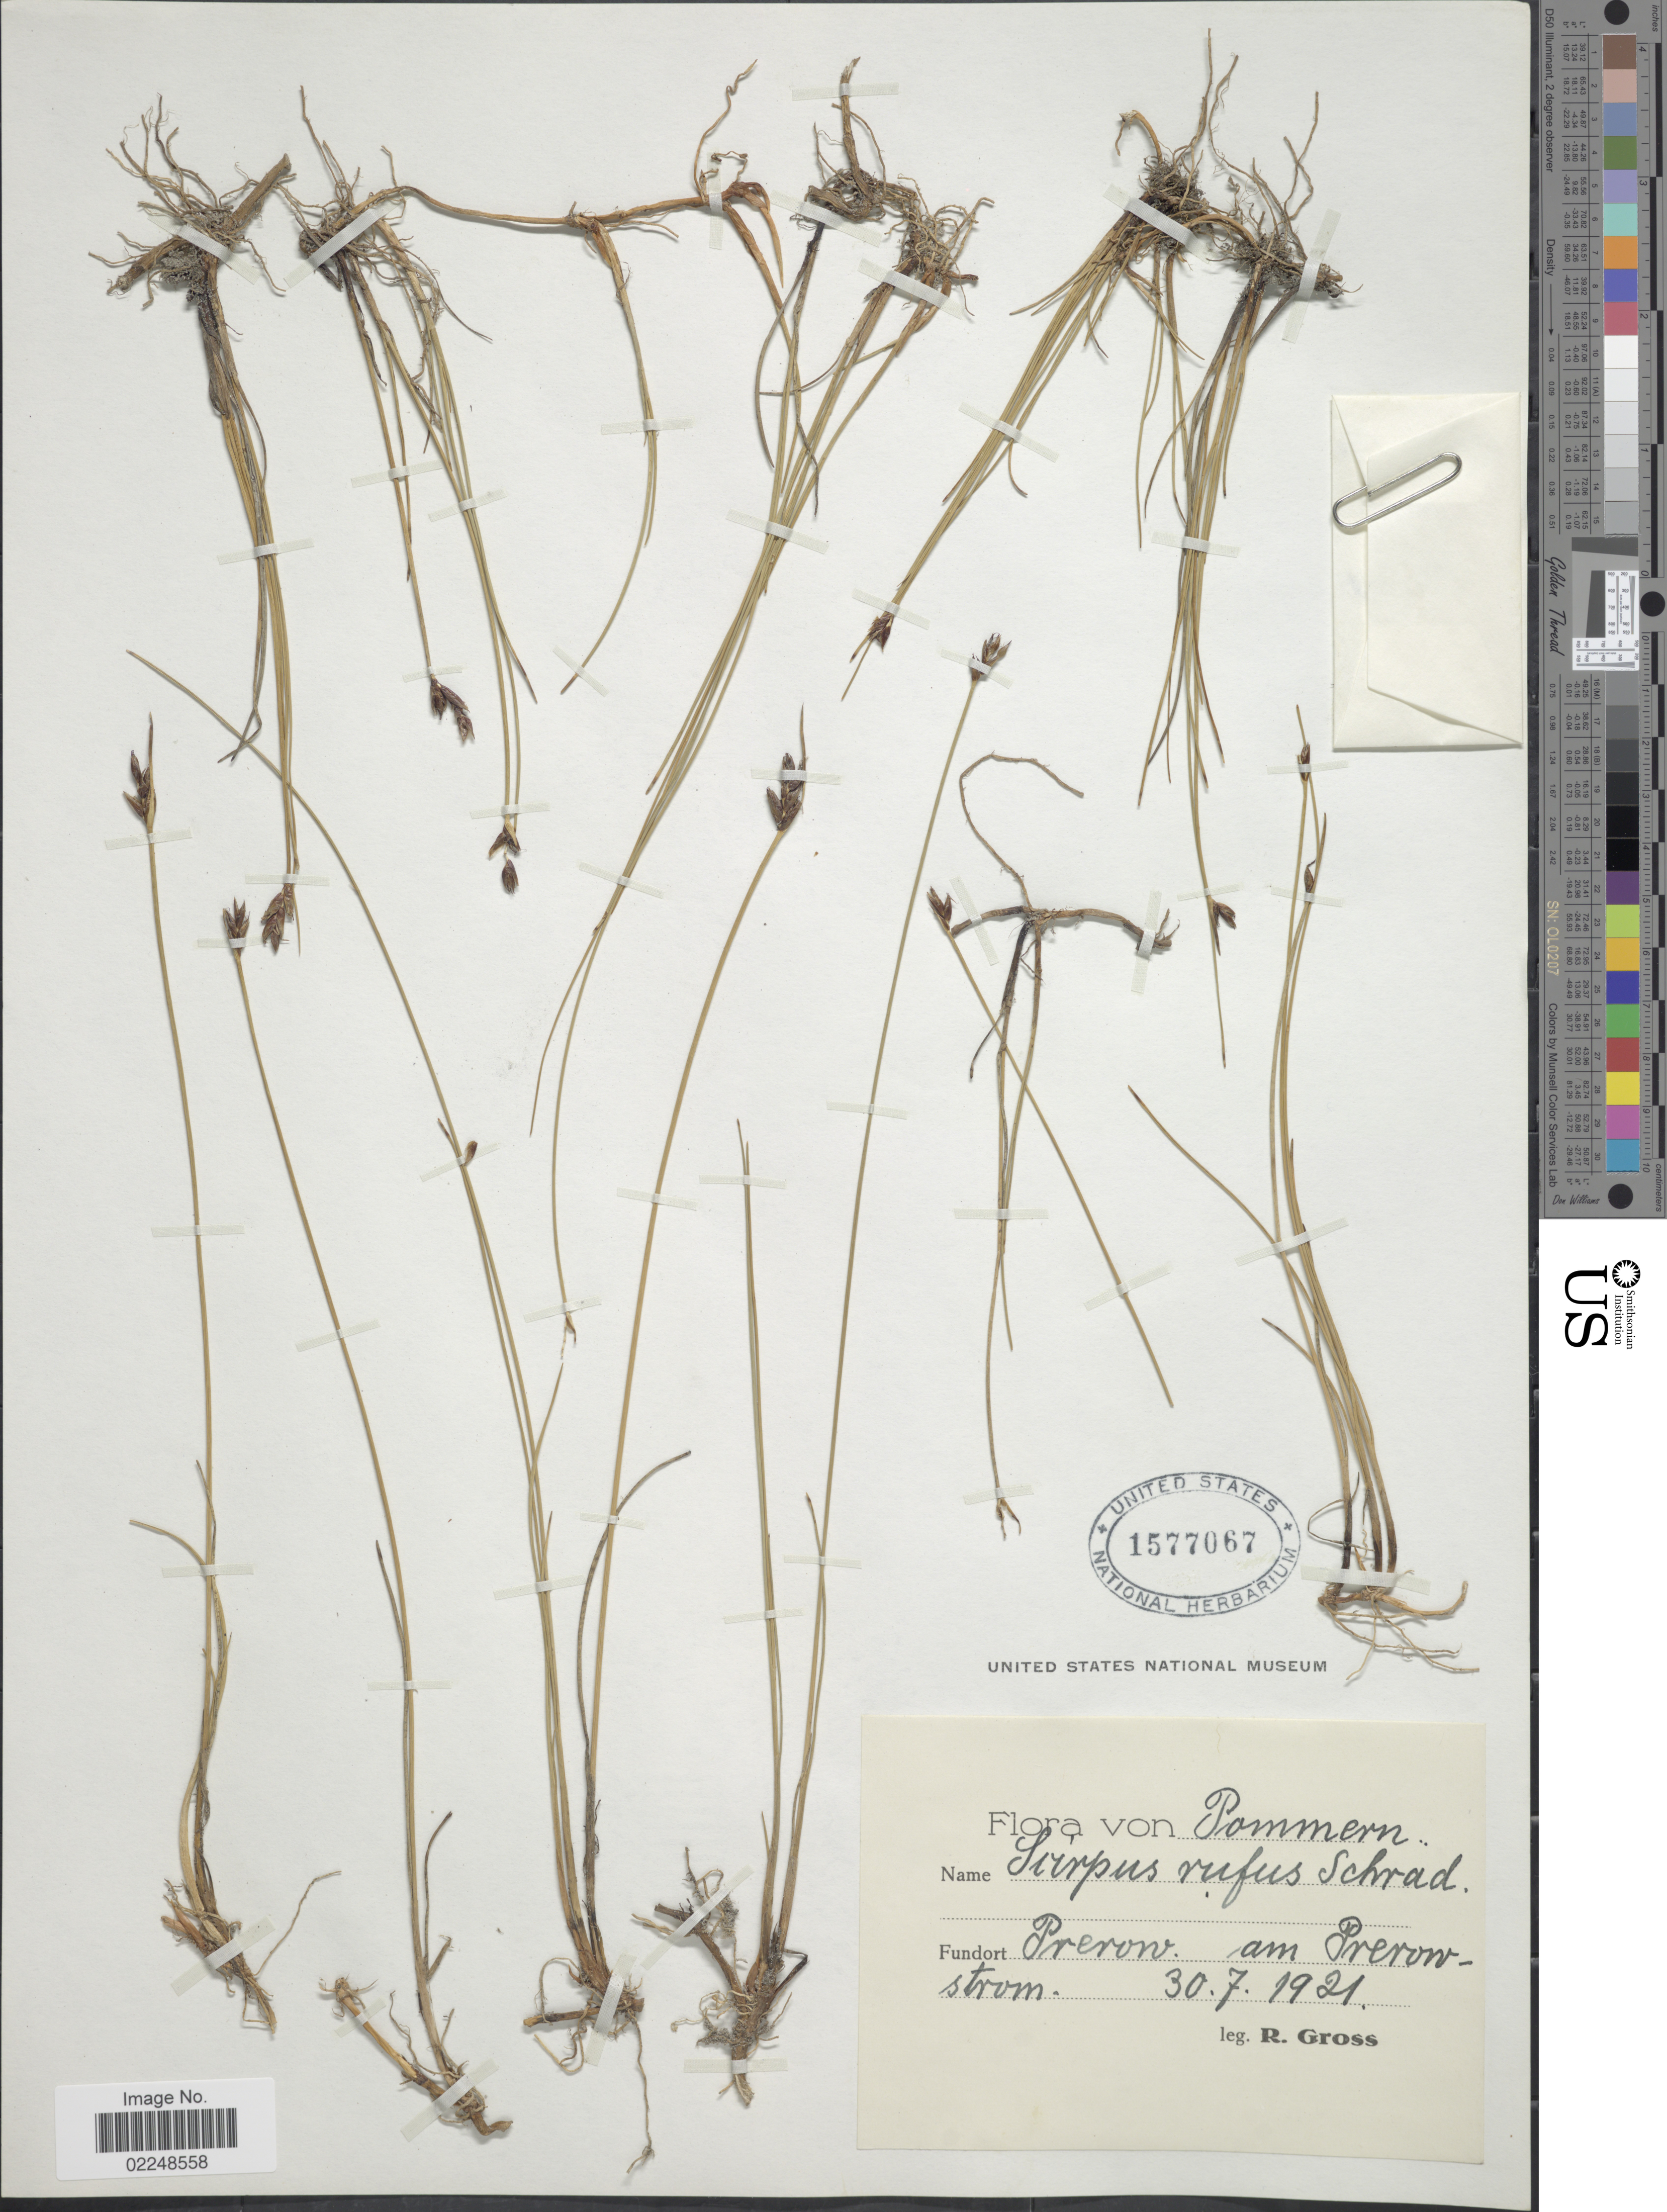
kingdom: Plantae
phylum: Tracheophyta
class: Liliopsida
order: Poales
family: Cyperaceae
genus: Blysmopsis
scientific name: Blysmopsis rufa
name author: (Huds.) Oteng-Yeb.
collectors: R. Gross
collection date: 1921-07-30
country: Germany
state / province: Mecklenburg-Vorpommern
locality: Fundort Prerov am Prerovstrom [interpreted]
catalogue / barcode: US 1577067